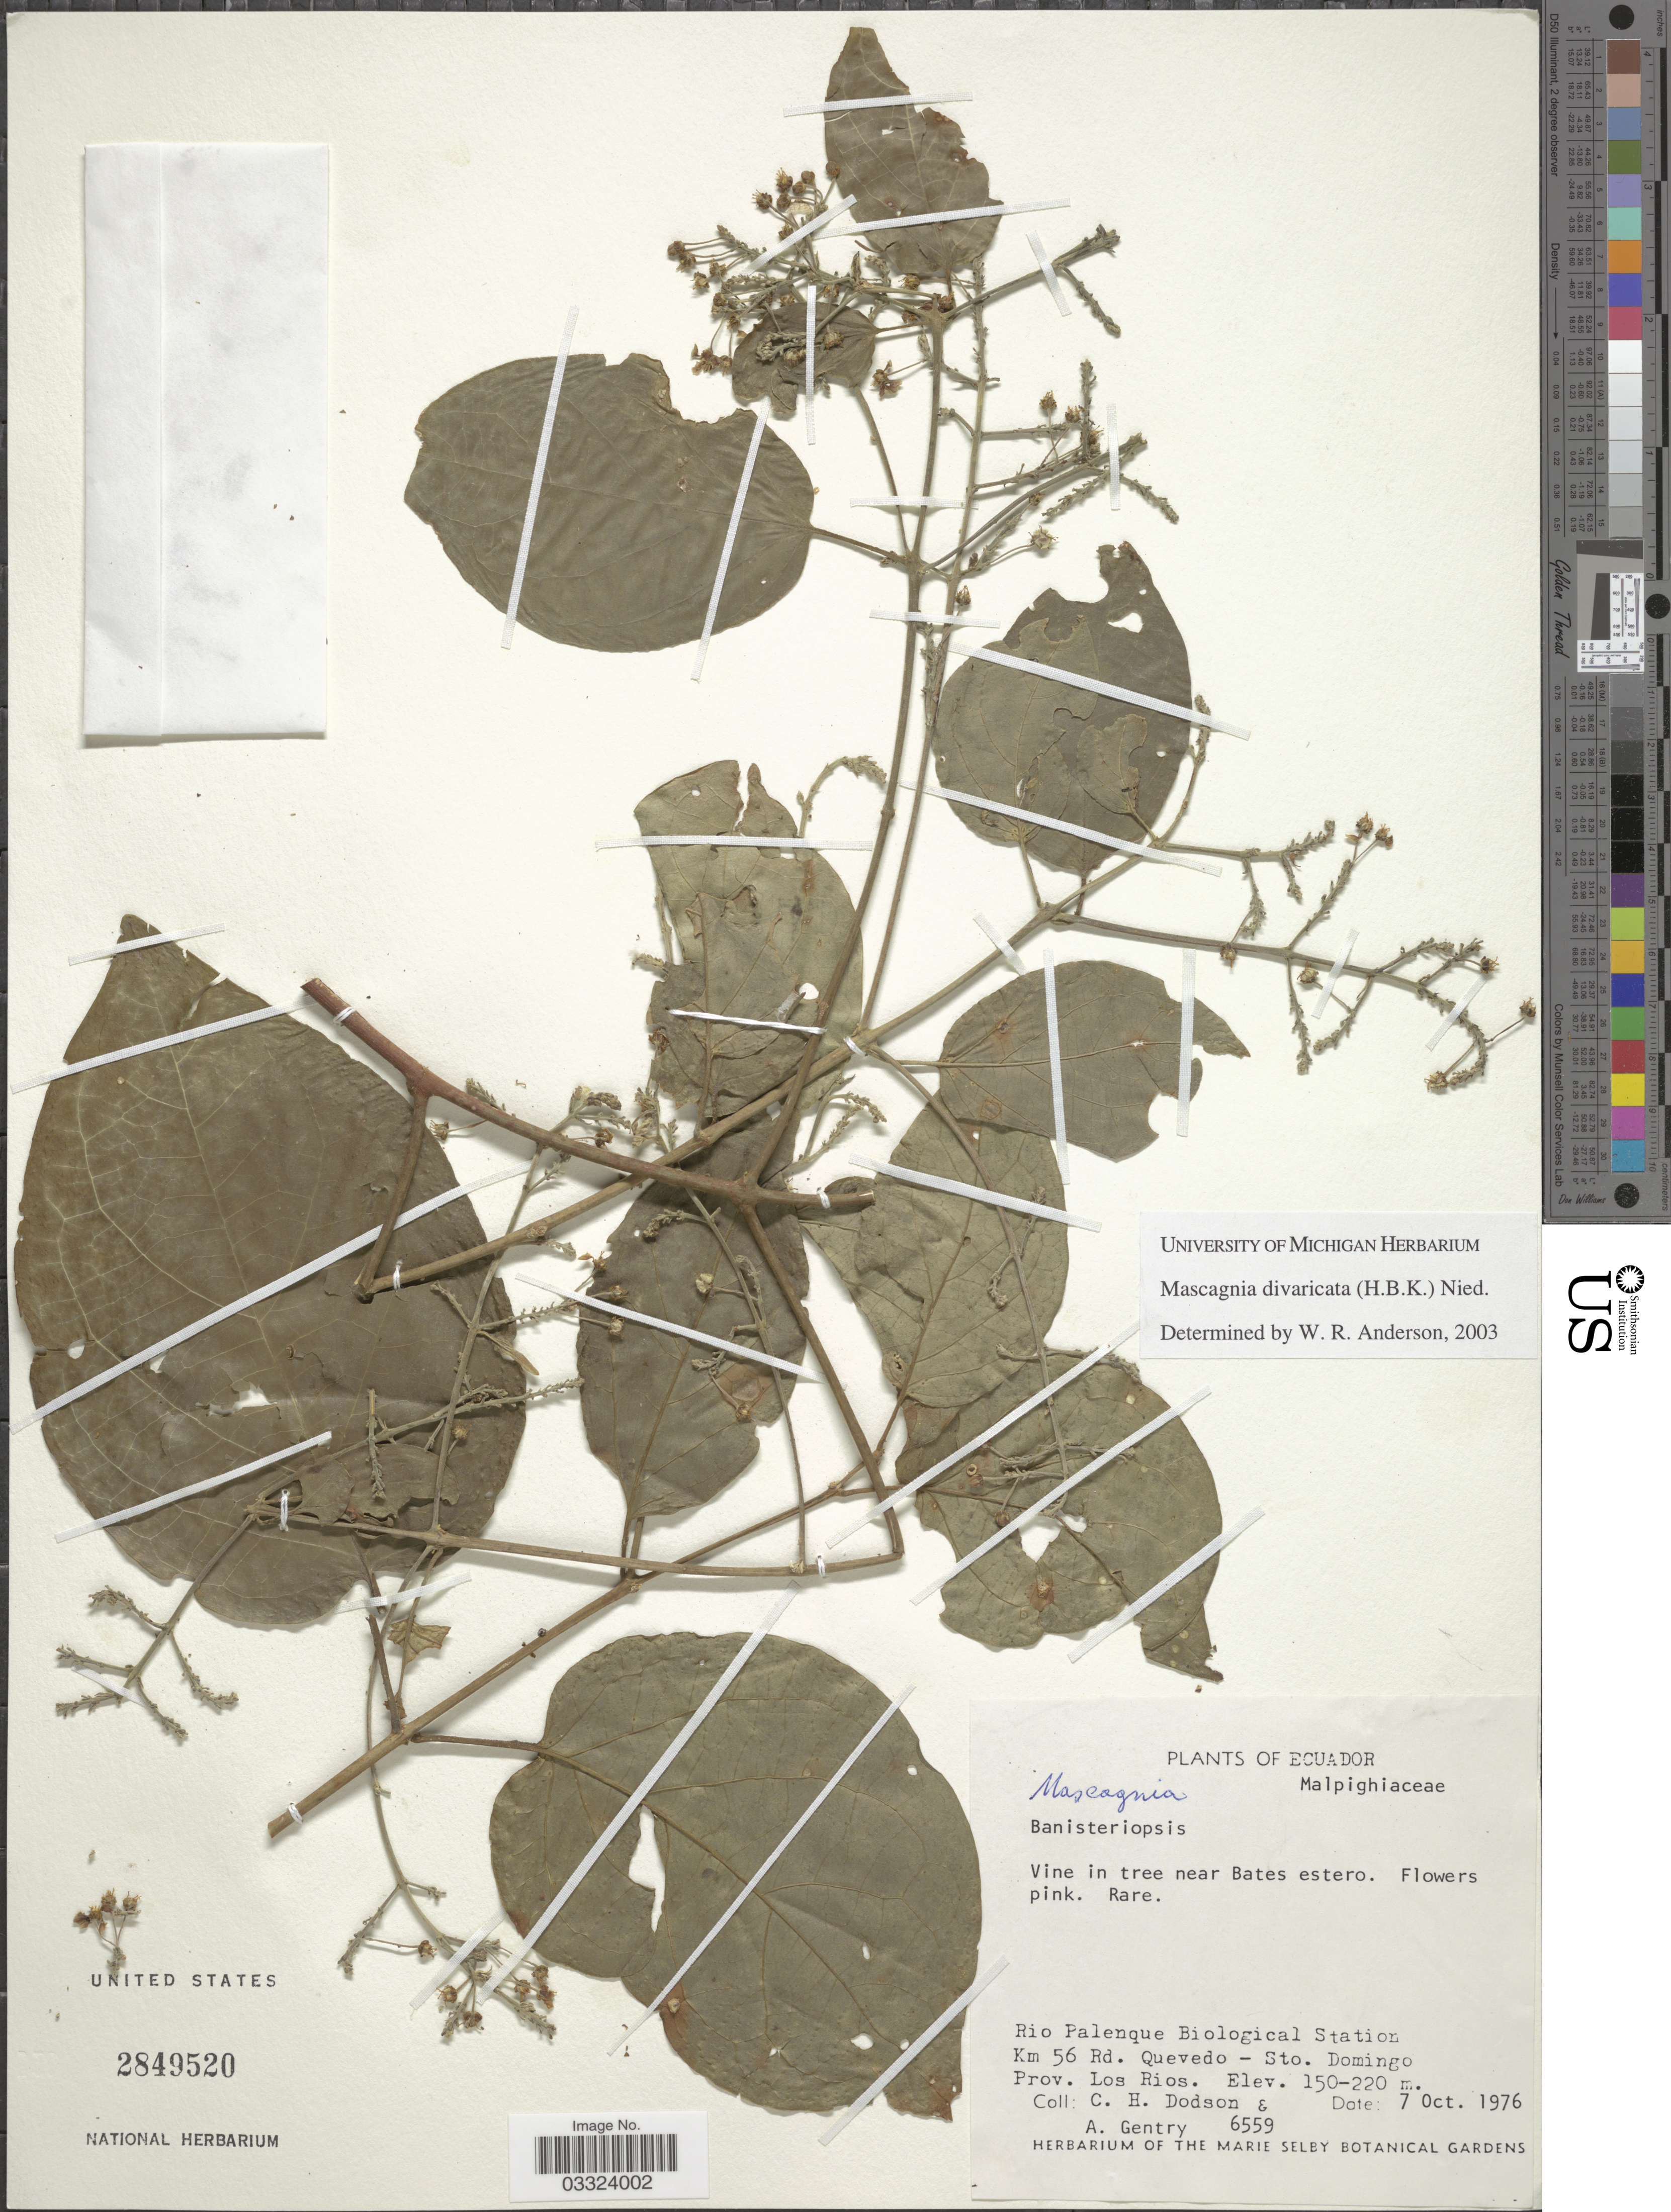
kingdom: Plantae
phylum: Tracheophyta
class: Magnoliopsida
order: Malpighiales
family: Malpighiaceae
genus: Mascagnia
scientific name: Mascagnia divaricata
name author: (Kunth) Nied.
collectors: C. H. Dodson & A. H. Gentry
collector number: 6559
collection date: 1976-10-07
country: Ecuador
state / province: Los Ríos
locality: Rio Palenque Biological Station Km 56 Rd. Quevedo - Sto. Domingo.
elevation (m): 150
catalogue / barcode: US 2849520